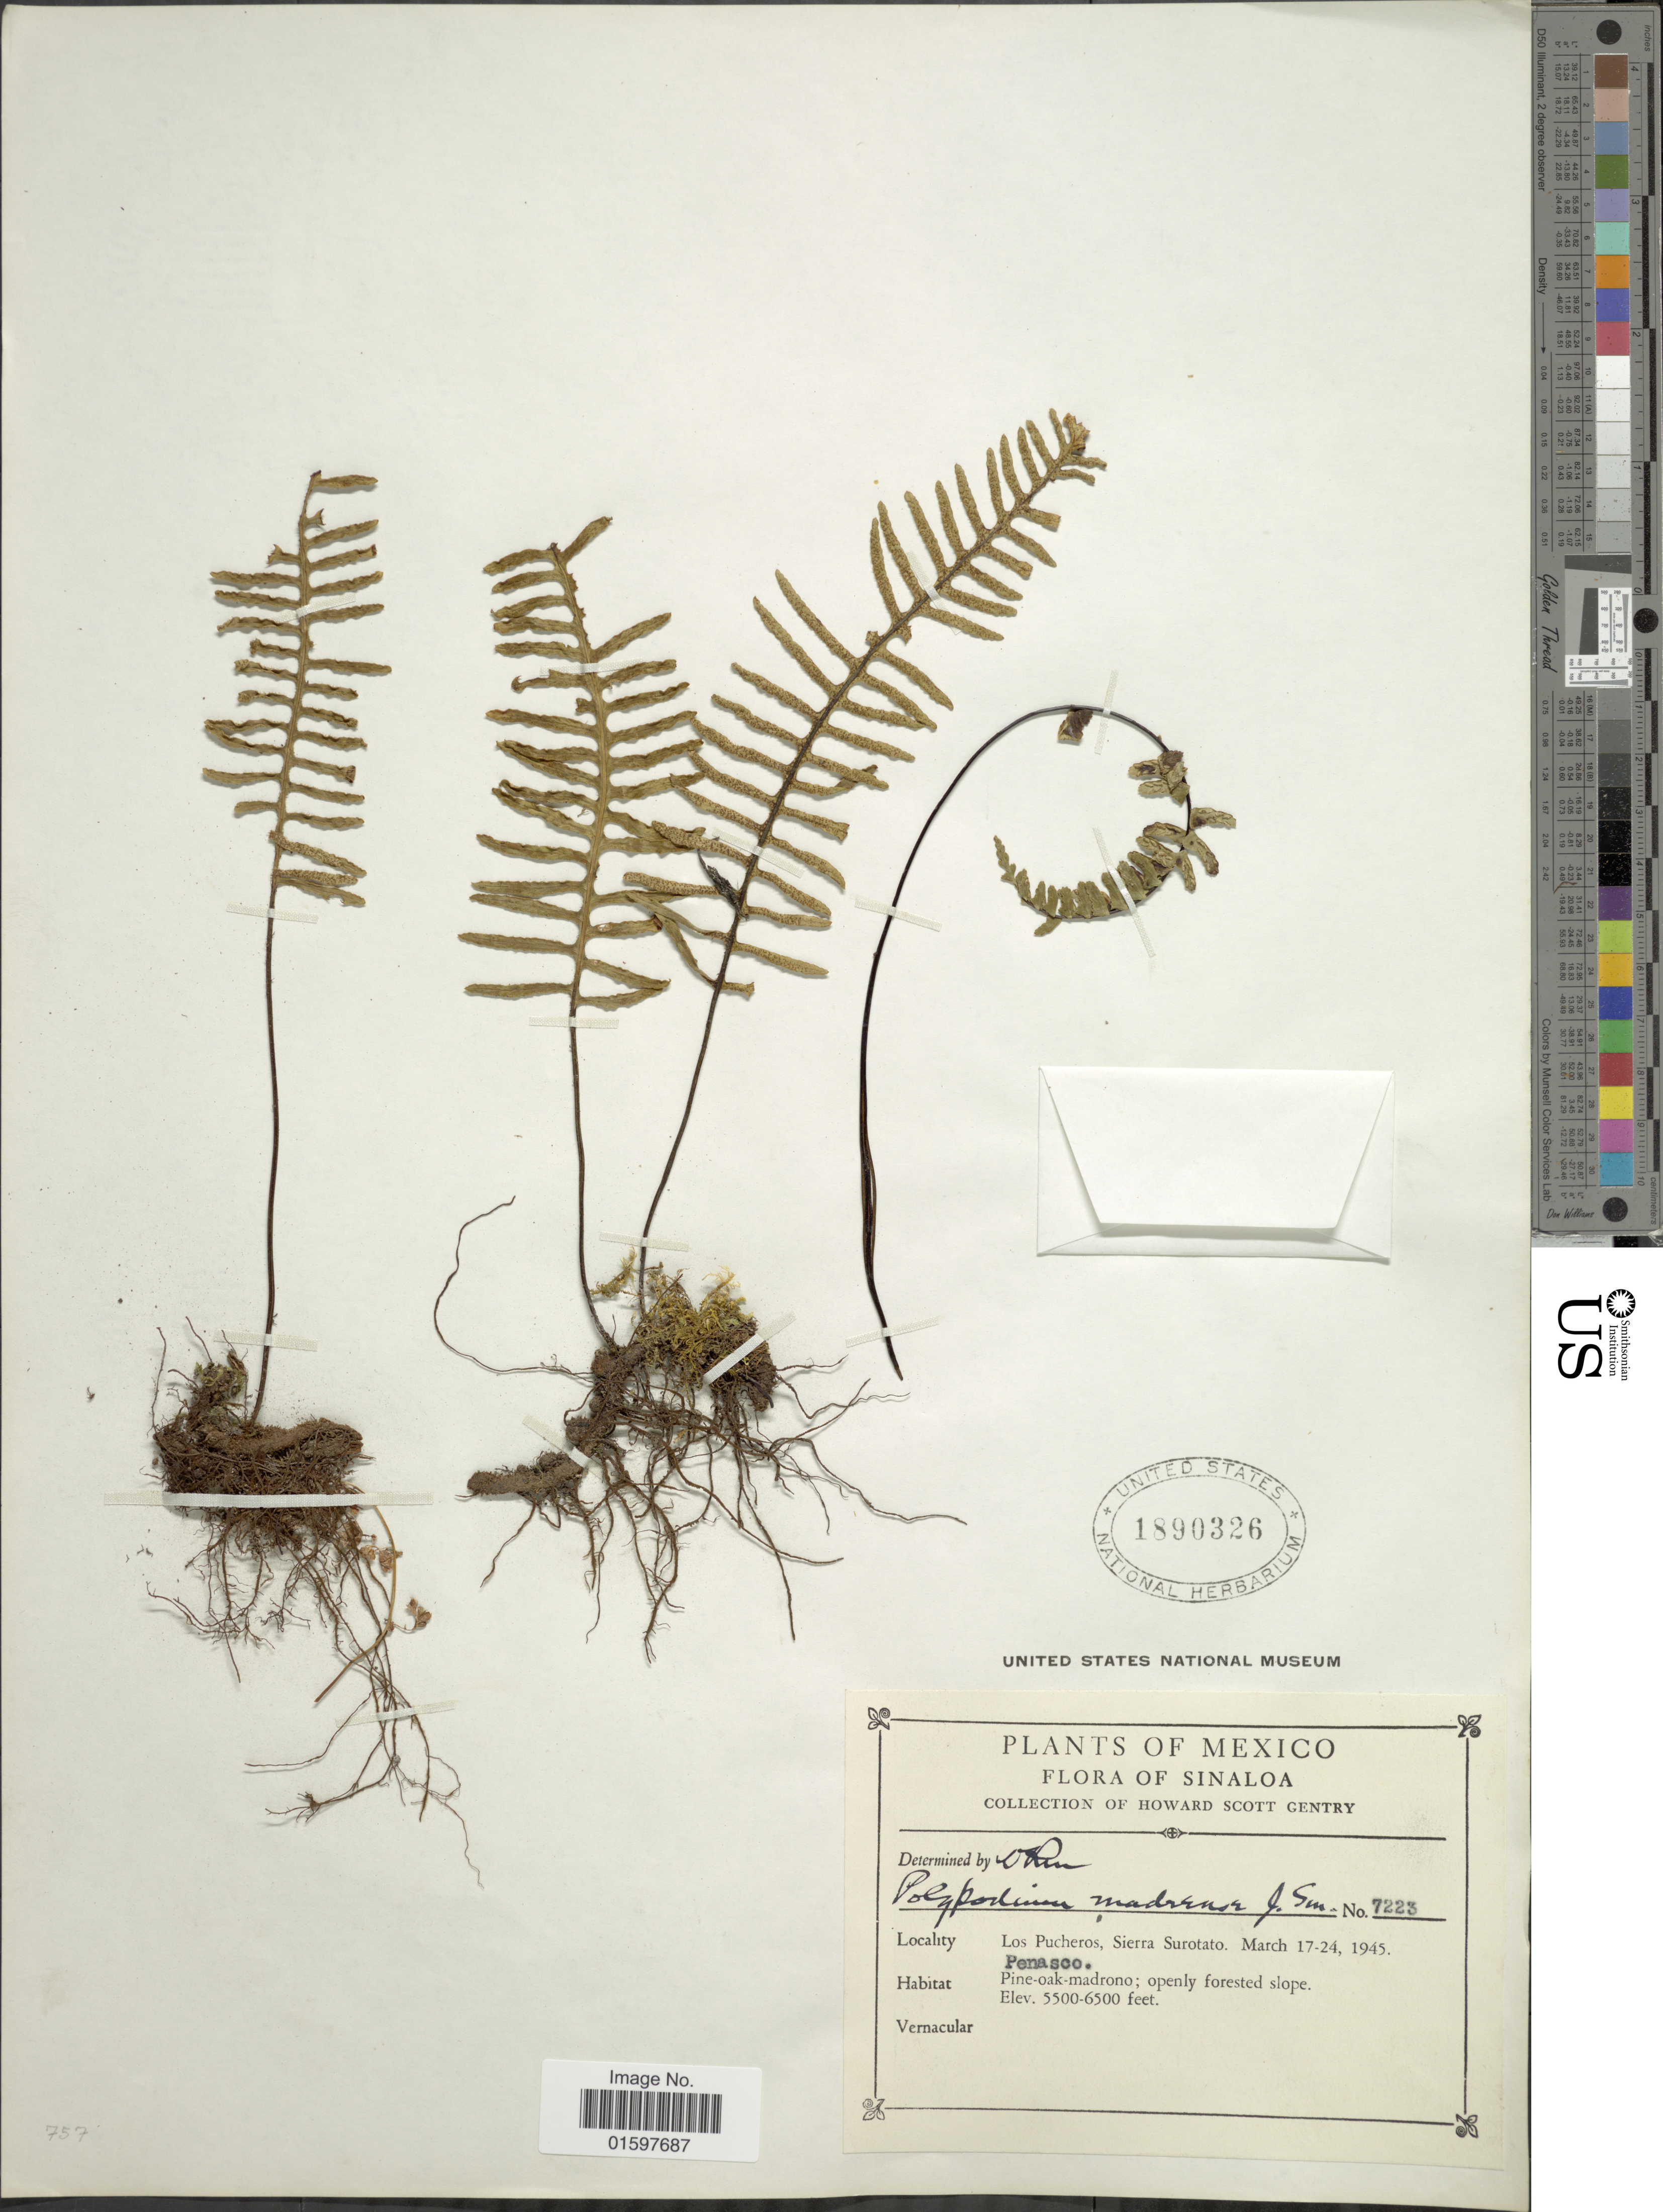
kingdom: Plantae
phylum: Tracheophyta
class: Polypodiopsida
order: Polypodiales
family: Polypodiaceae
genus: Pleopeltis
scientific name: Pleopeltis madrense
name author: (J. Sm.) A.R. Sm. & Tejero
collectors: H. Scott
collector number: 7223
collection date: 1945-03-17/1945-03-24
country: Mexico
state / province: Sinaloa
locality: Los Pucheros, Sierra Surotato, Penasco.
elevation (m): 1676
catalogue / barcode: US 1890326